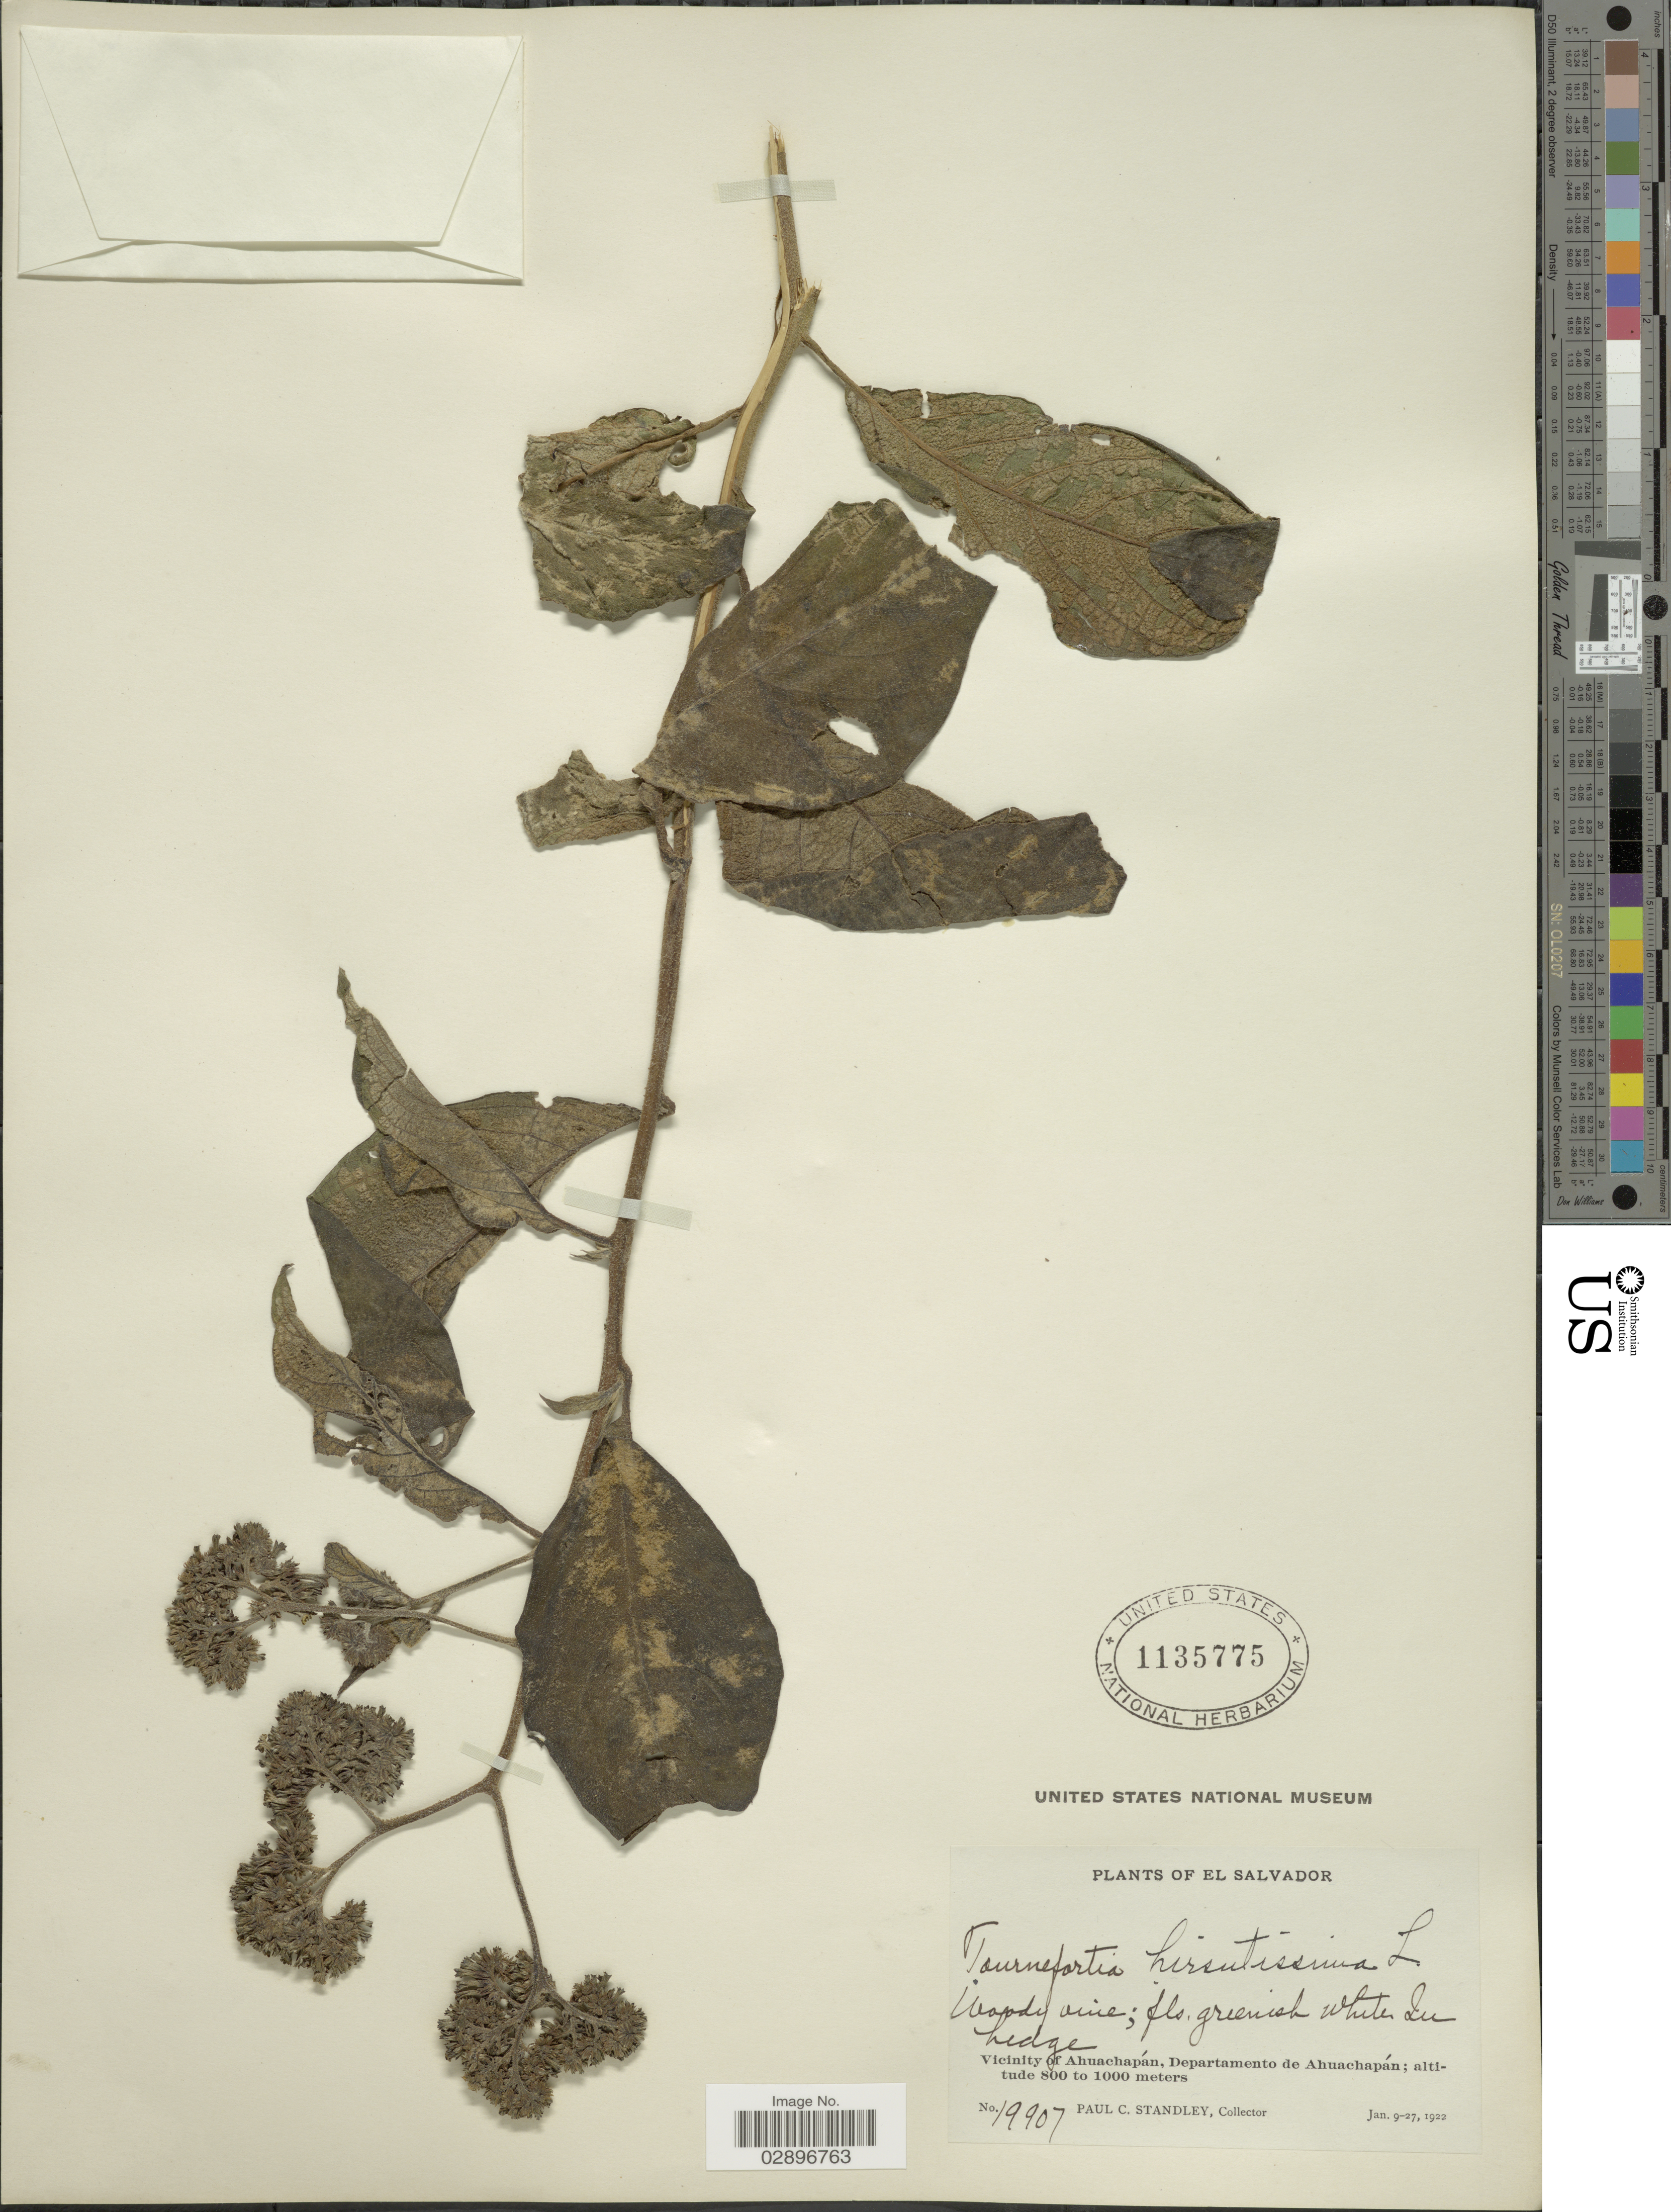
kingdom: Plantae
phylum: Tracheophyta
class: Magnoliopsida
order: Boraginales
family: Heliotropiaceae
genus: Tournefortia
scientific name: Tournefortia hirsutissima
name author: L.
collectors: P. C. Standley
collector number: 19907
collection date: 1922-01-09/1922-01-27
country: El Salvador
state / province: Ahuachapan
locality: Vicinity of Ahuachapán, Departamento de Ahuachapán.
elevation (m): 800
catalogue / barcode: US 1135775